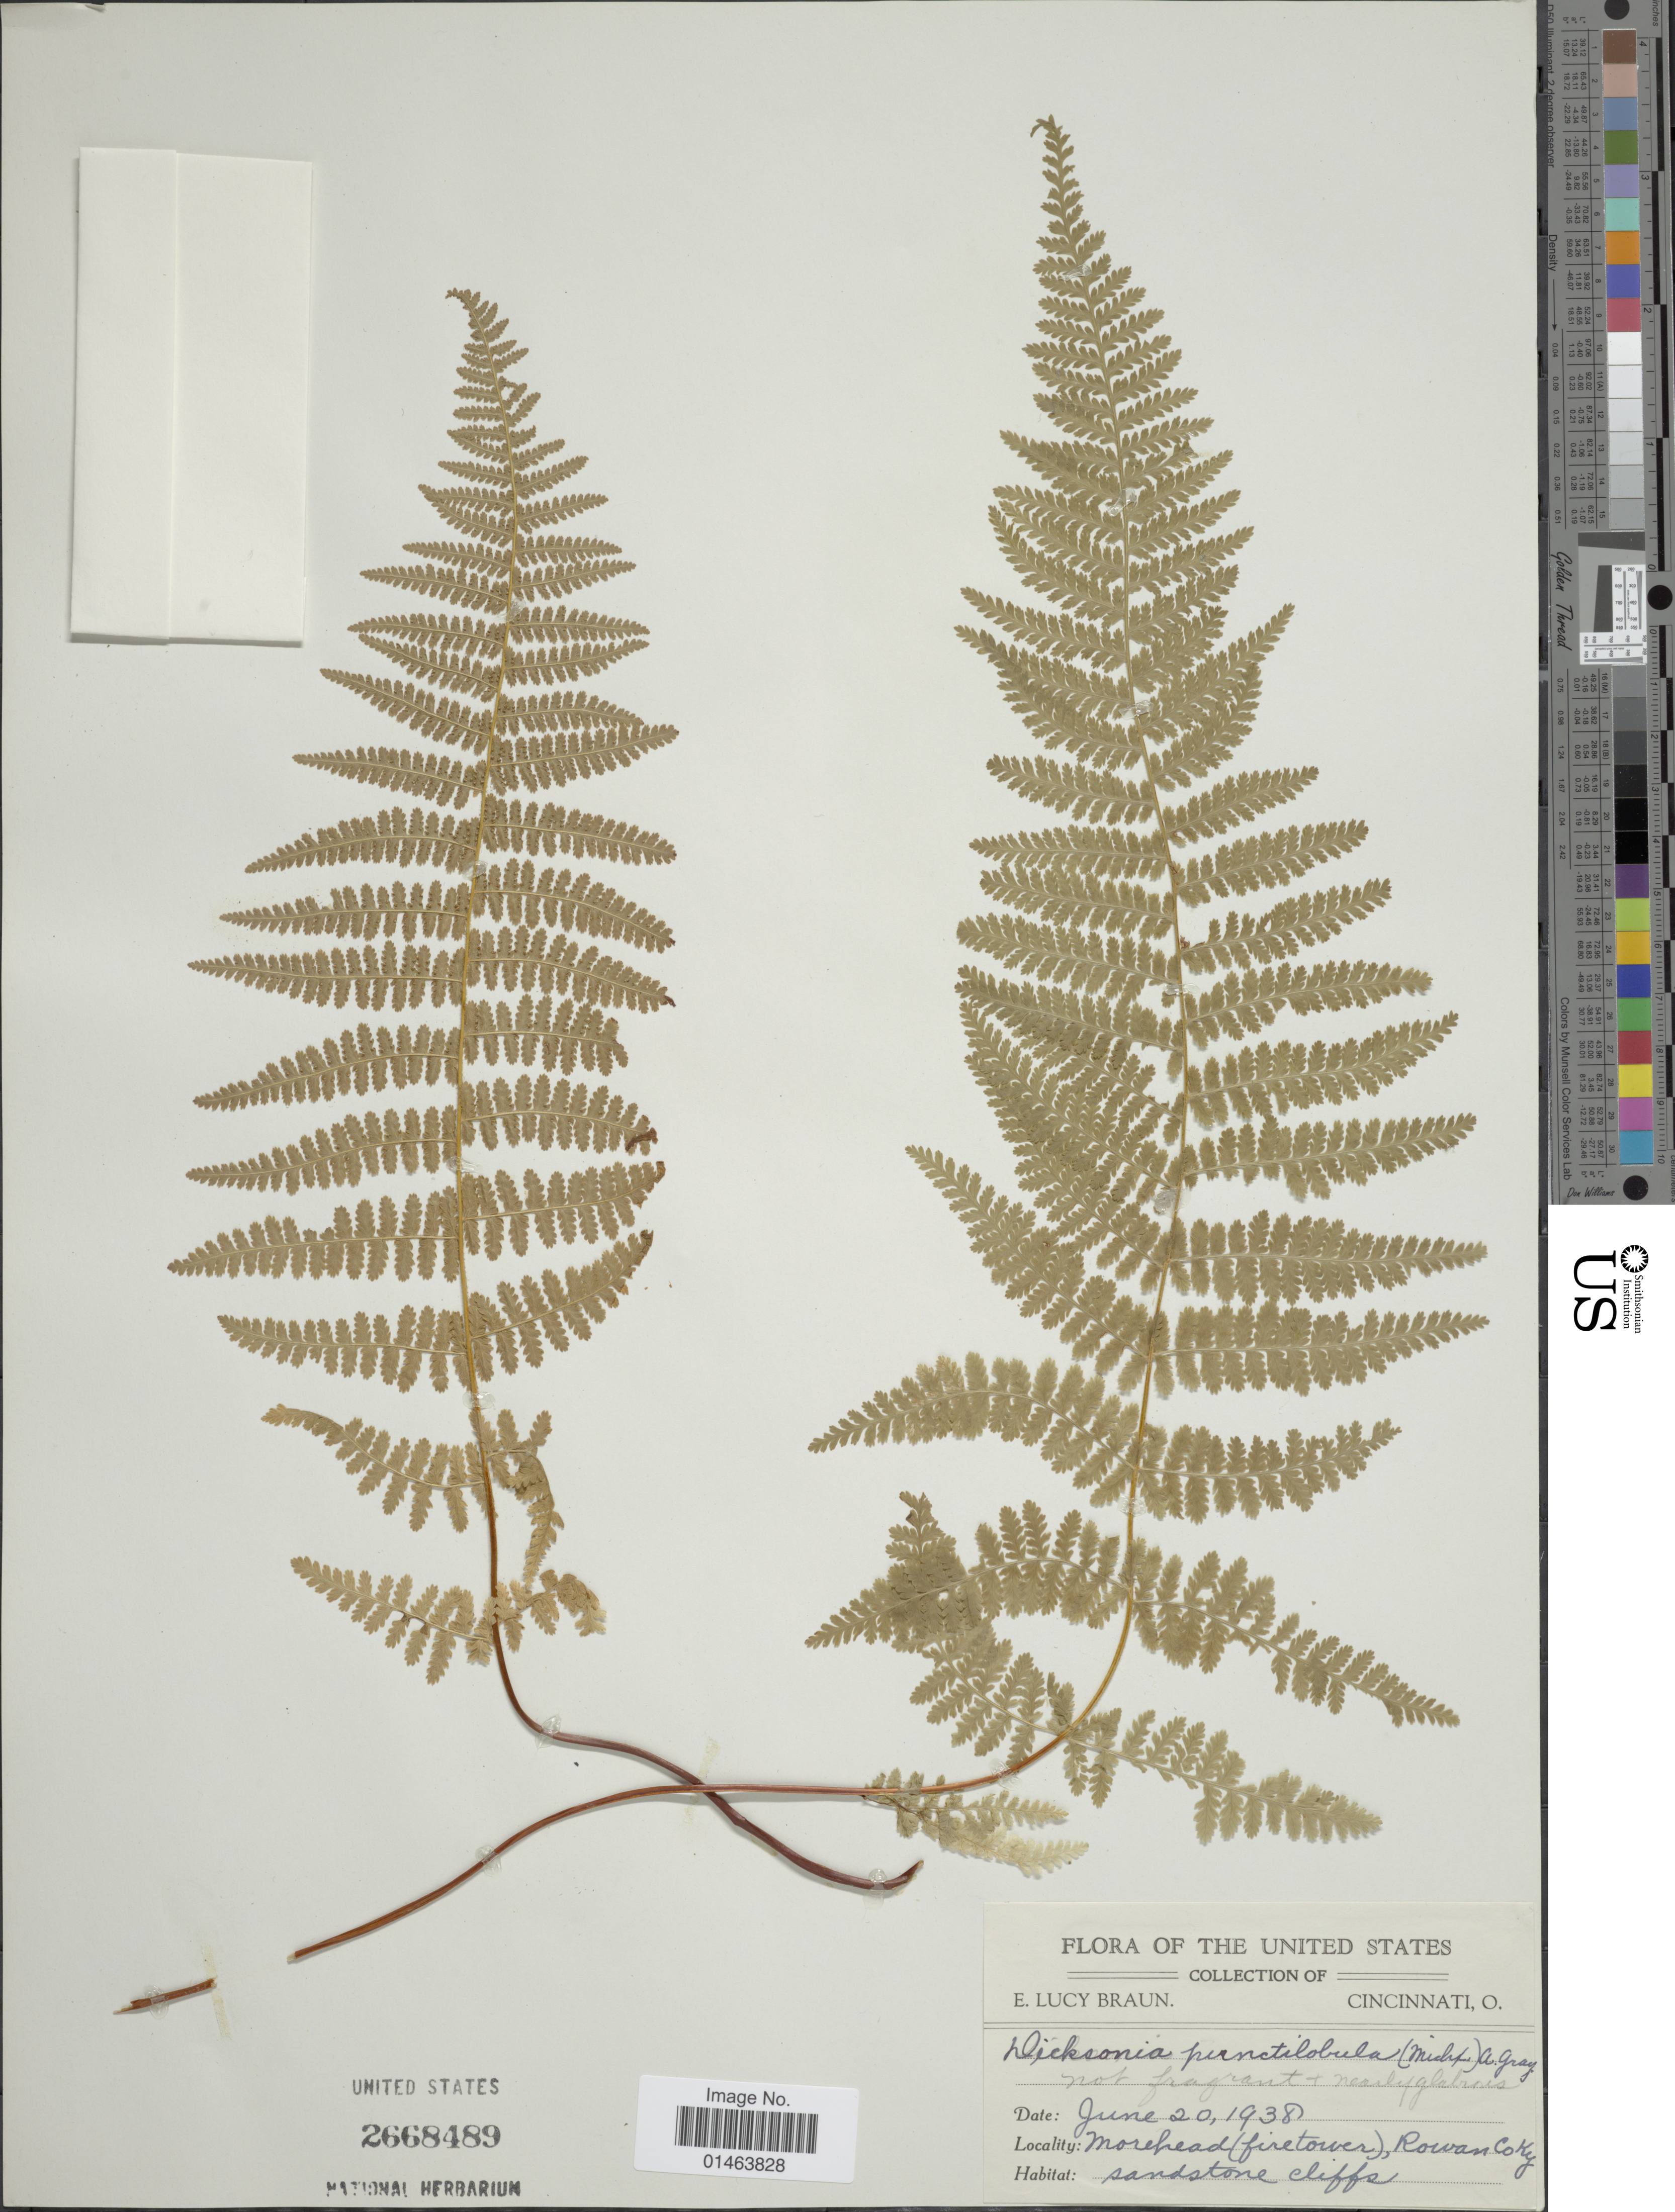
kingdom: Plantae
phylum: Tracheophyta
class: Polypodiopsida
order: Polypodiales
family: Dennstaedtiaceae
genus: Dennstaedtia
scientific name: Dennstaedtia punctilobula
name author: (Michx.) T. Moore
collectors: L. E. Braun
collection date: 1938-06-20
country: United States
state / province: Kentucky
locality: Kentucky, Morehead (firetower) Rowan.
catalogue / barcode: US 2668489